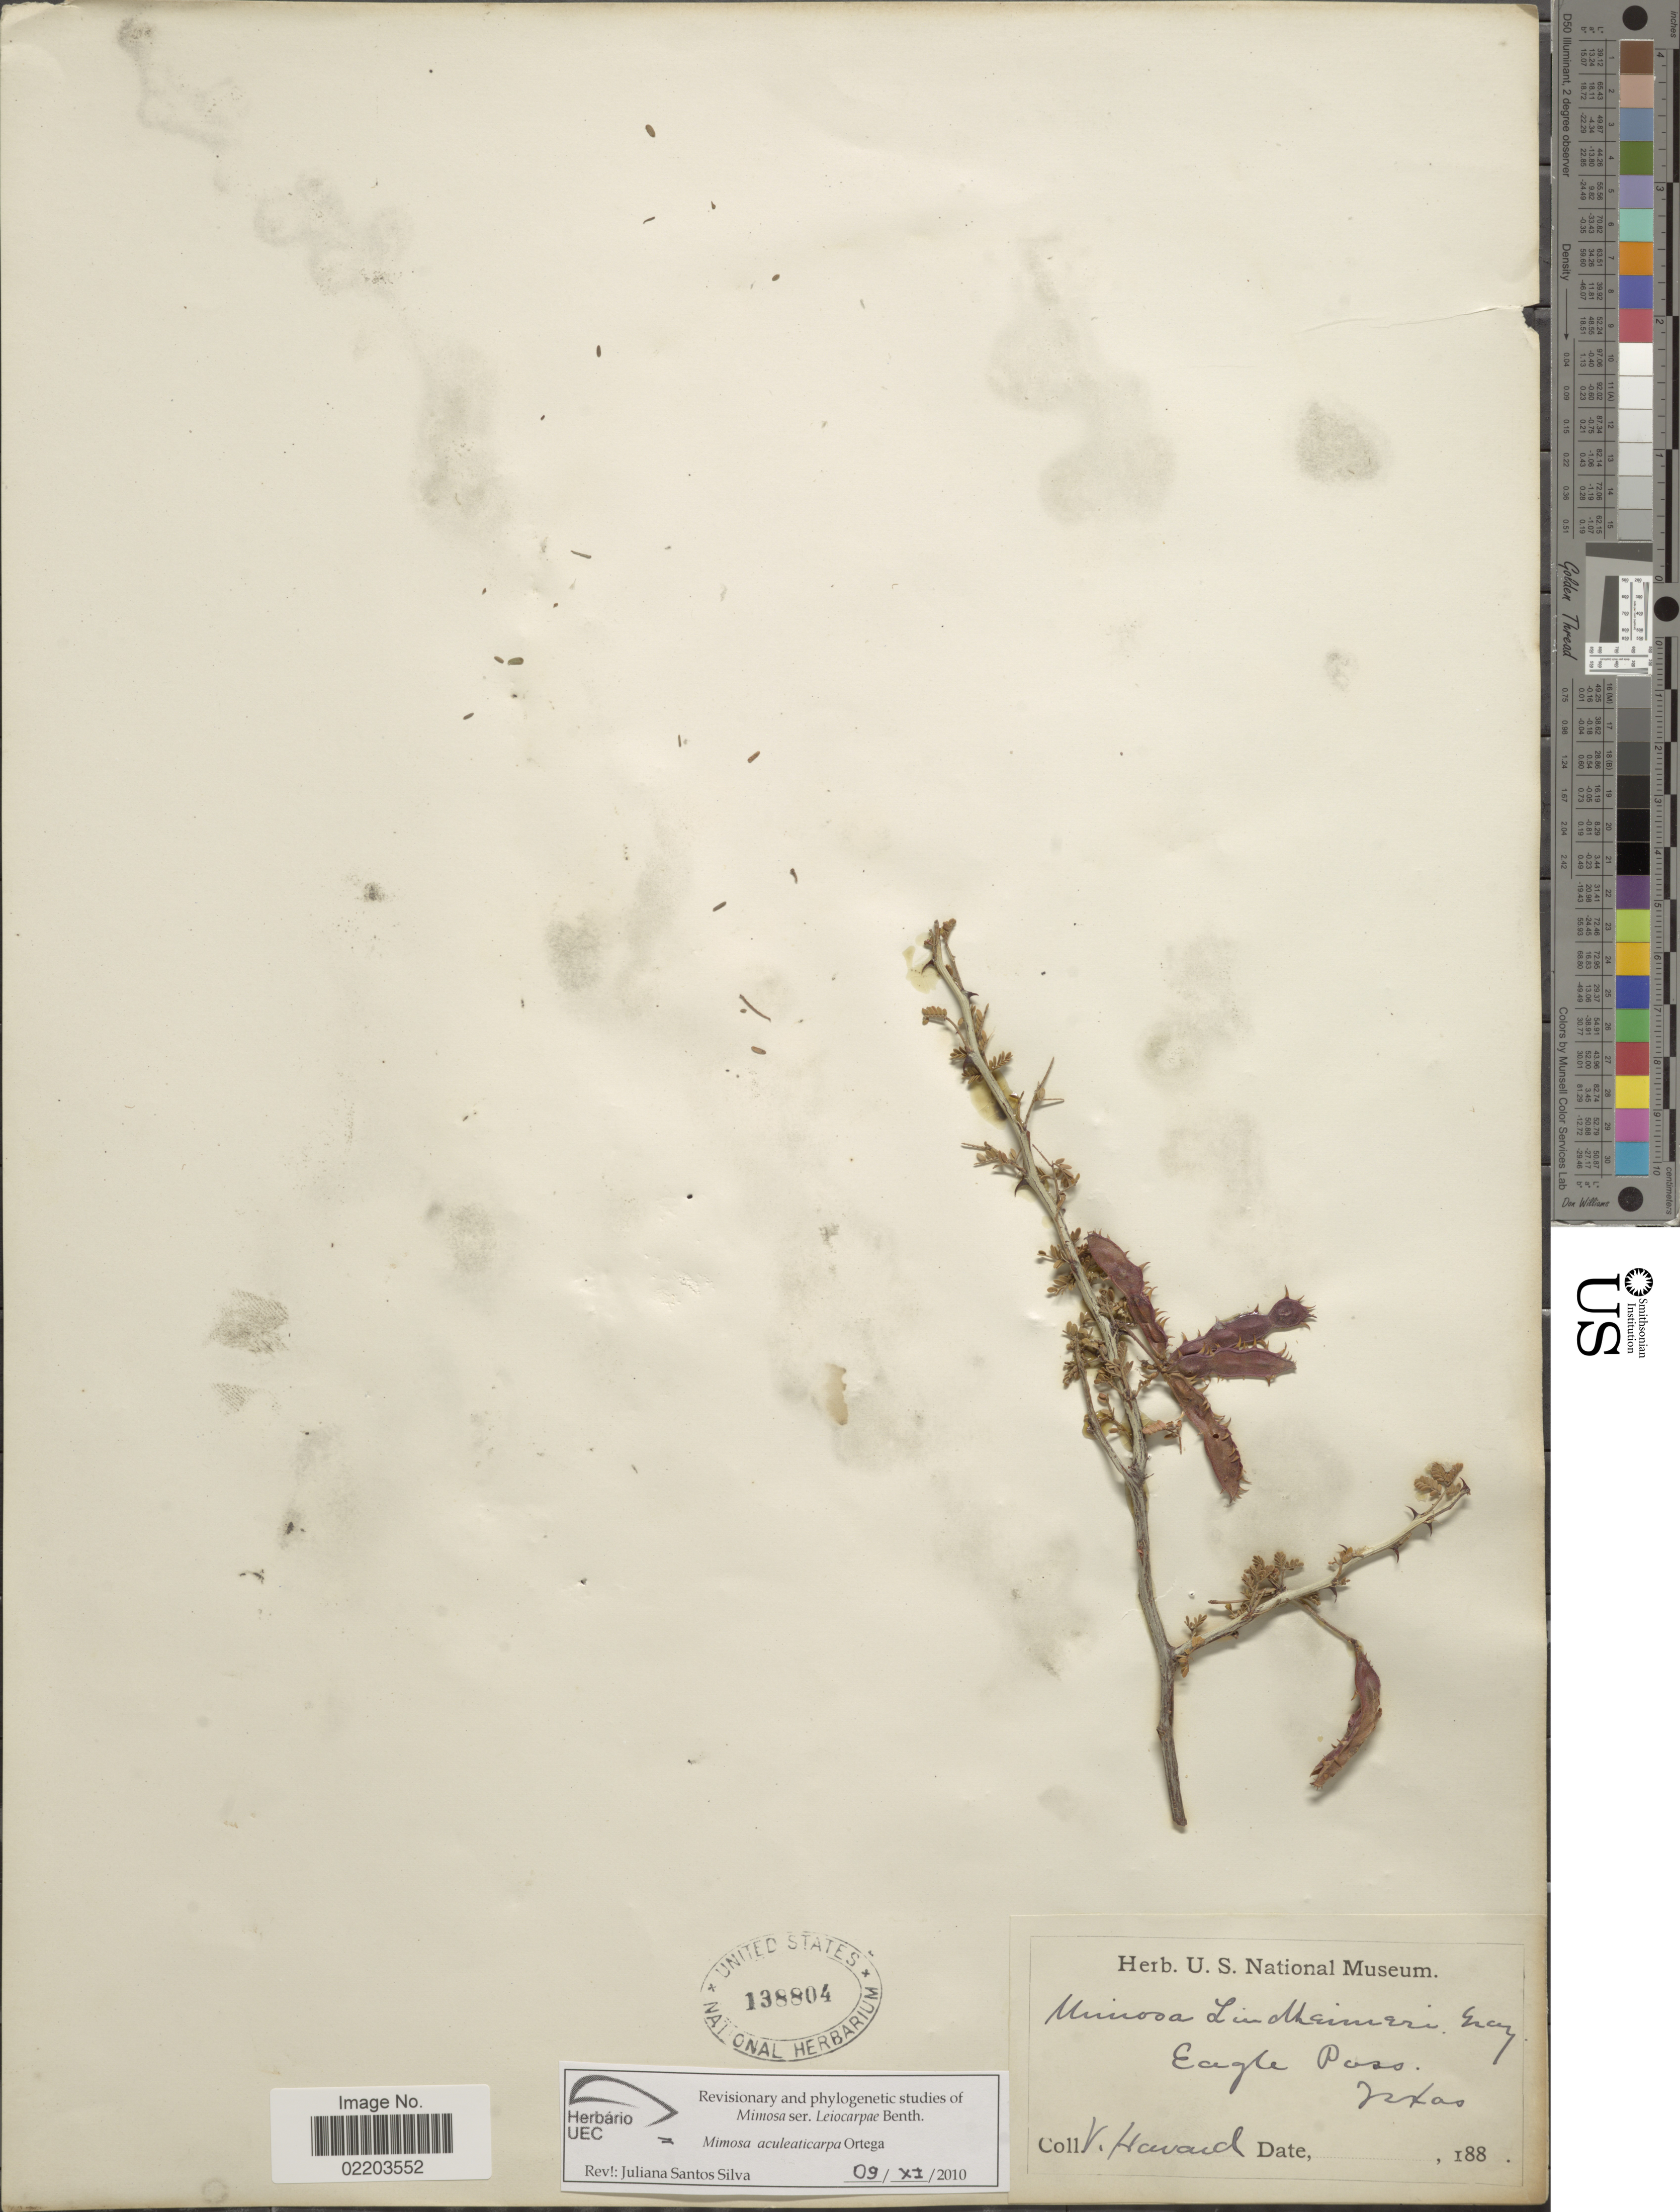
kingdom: Plantae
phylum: Tracheophyta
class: Magnoliopsida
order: Fabales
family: Fabaceae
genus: Mimosa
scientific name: Mimosa aculeaticarpa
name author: Ortega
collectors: V. Havard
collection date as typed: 188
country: United States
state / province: Texas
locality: Eagle Pass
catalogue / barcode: US 138804